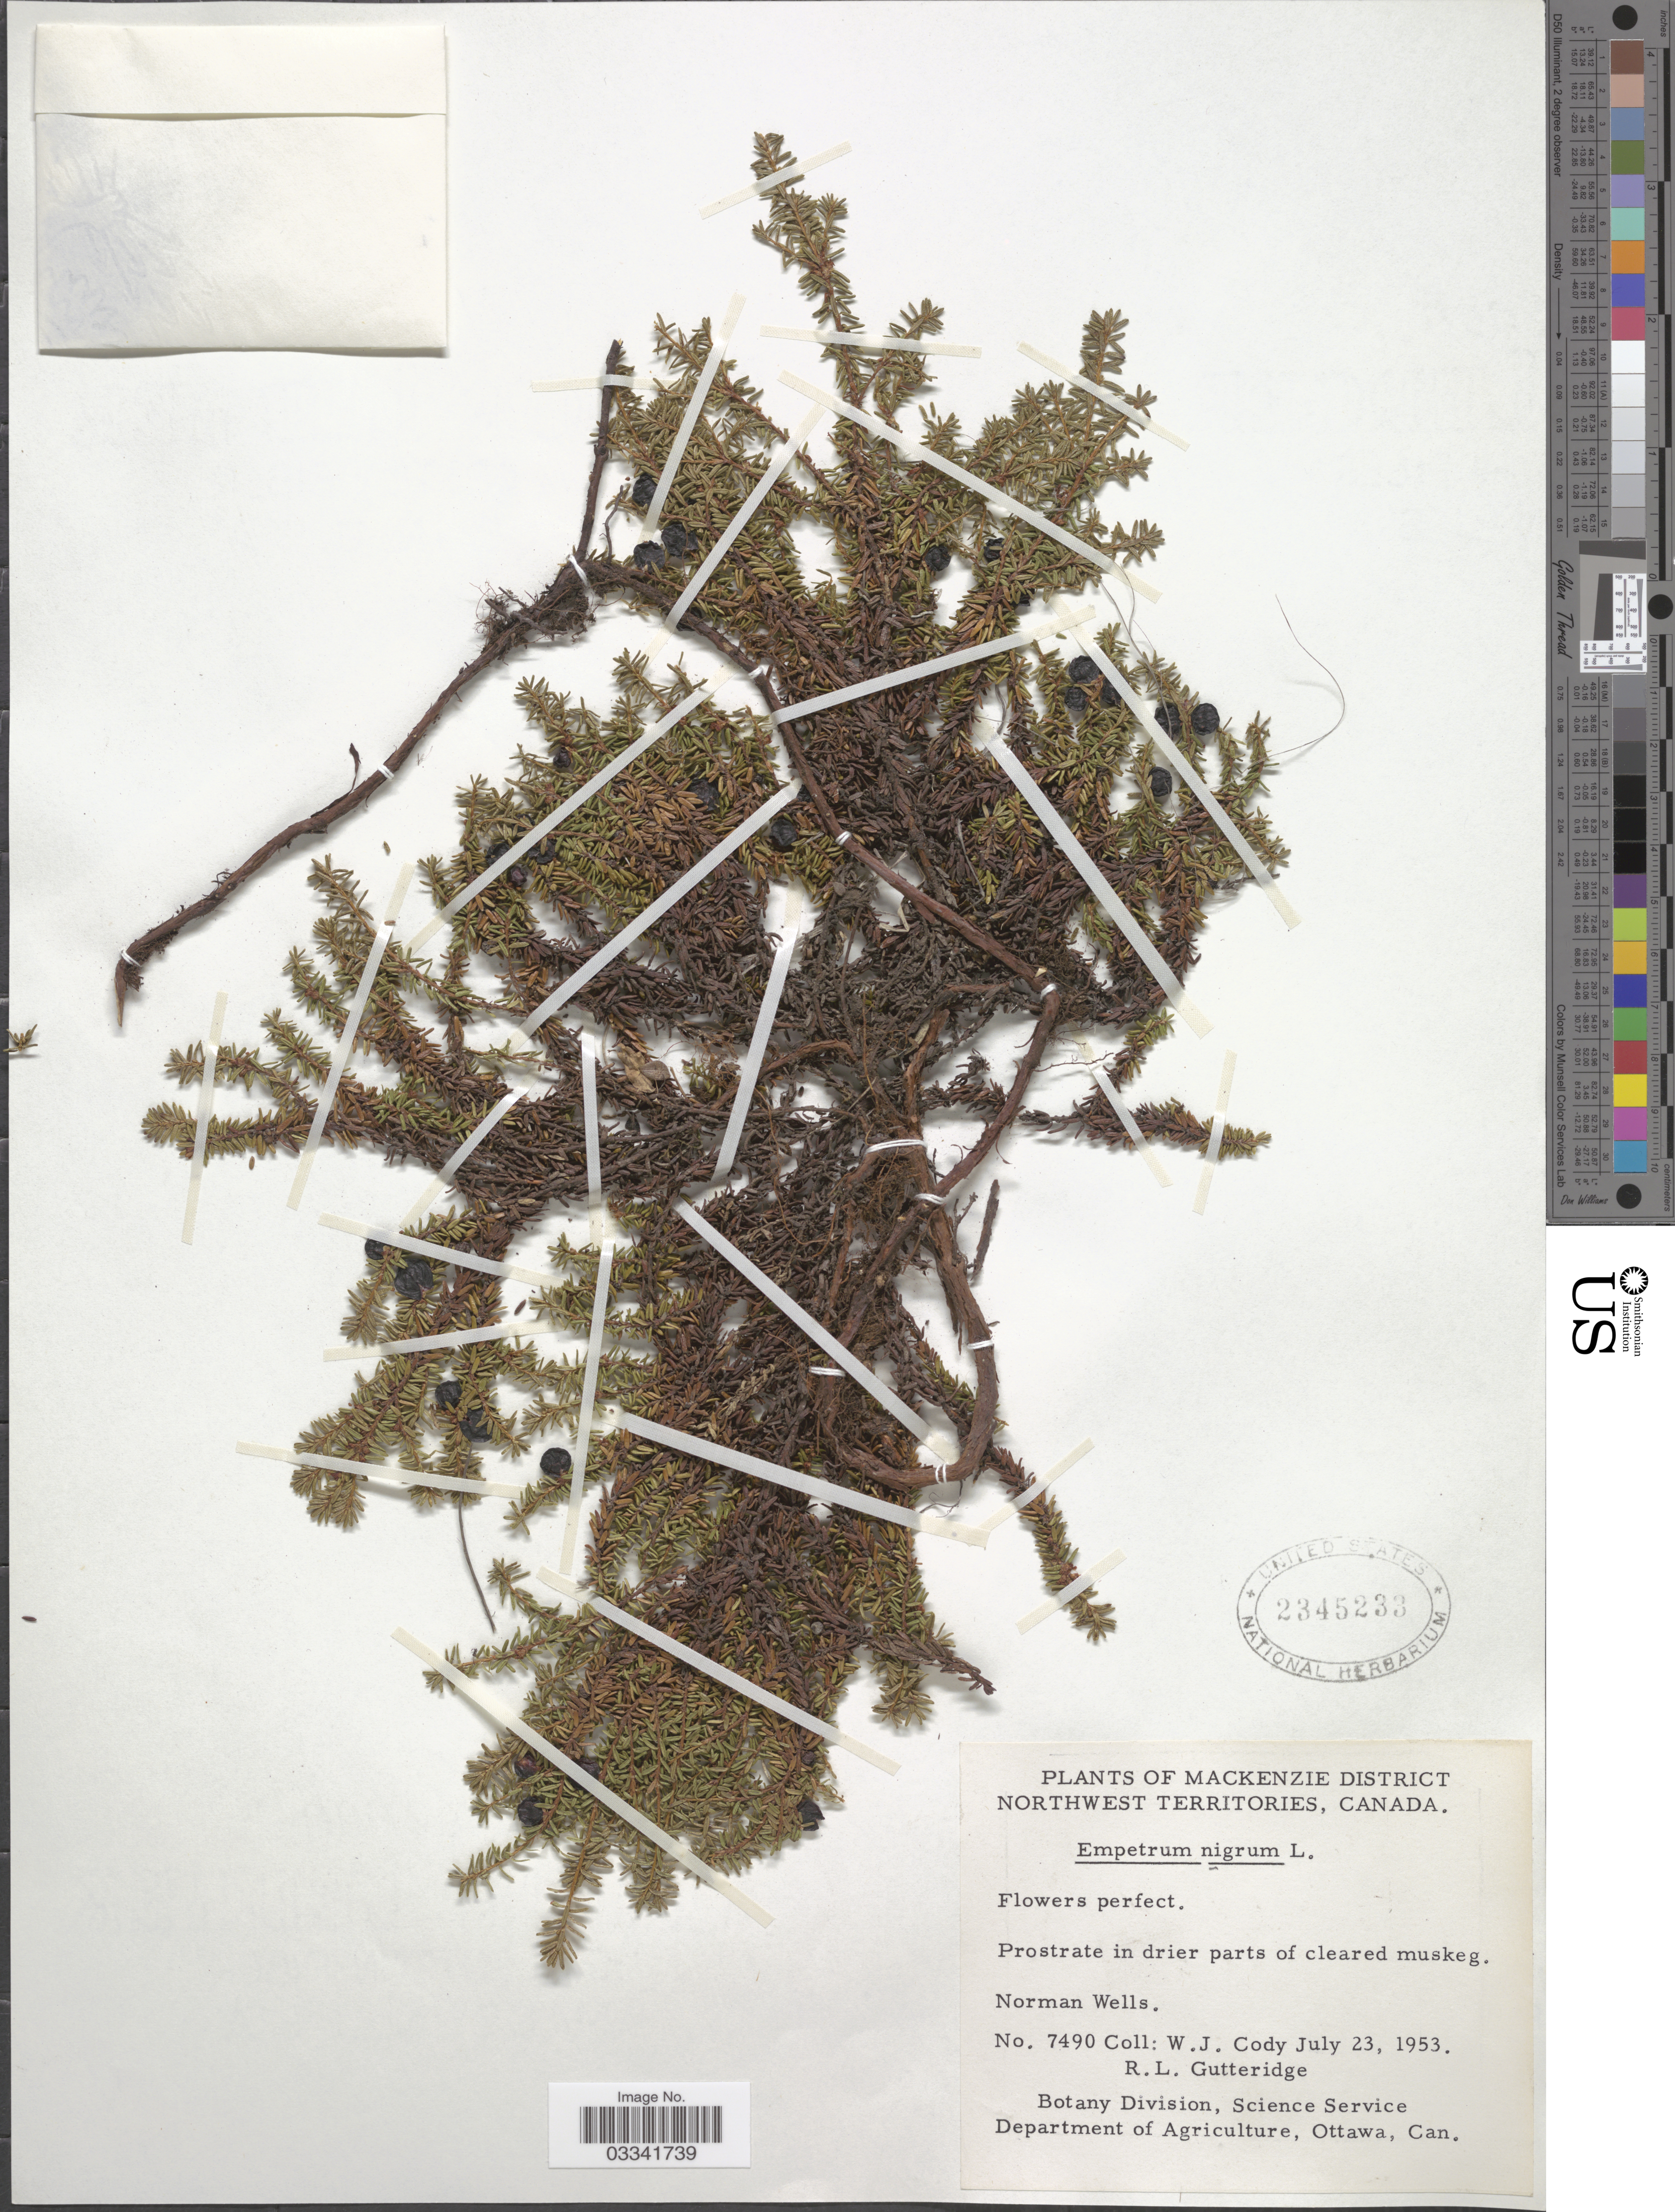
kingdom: Plantae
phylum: Tracheophyta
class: Magnoliopsida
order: Ericales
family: Ericaceae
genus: Empetrum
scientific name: Empetrum nigrum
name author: L.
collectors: W. Cody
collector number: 7490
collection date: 1953-07-23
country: Canada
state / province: Northwest Territories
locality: Mackenzie District. Norman Wells.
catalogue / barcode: US 2345233